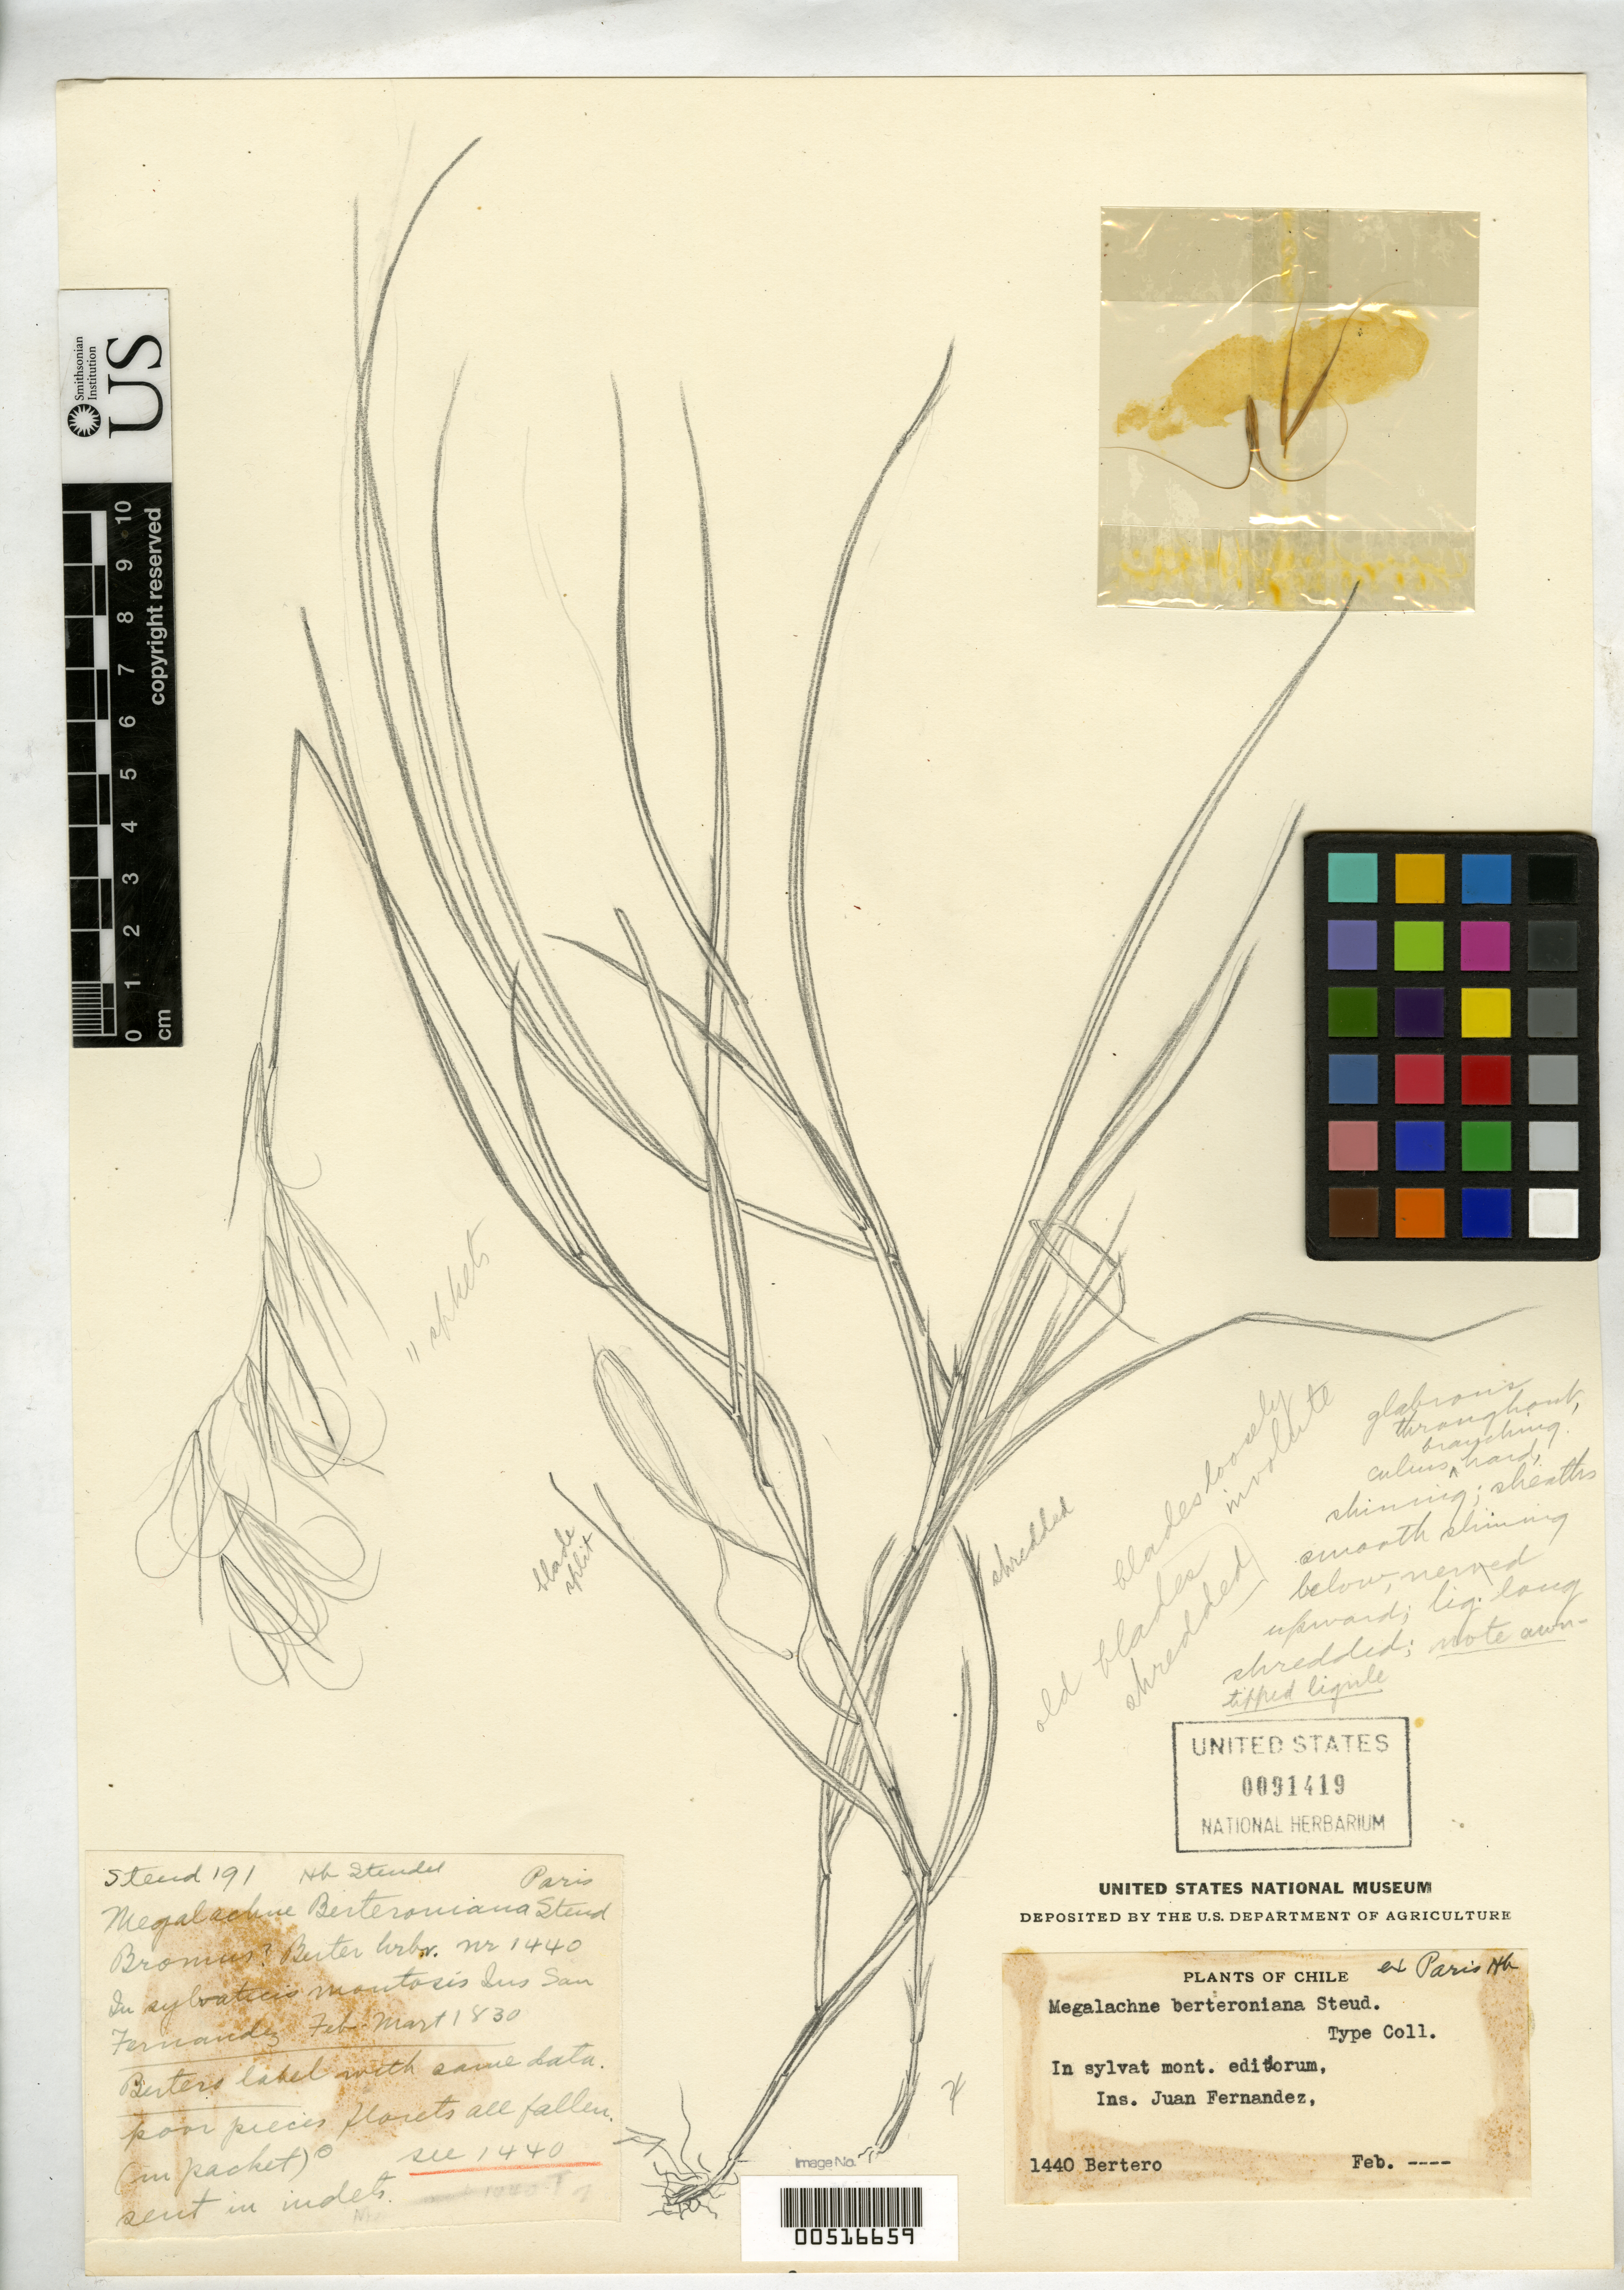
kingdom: Plantae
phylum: Tracheophyta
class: Liliopsida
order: Poales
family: Poaceae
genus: Megalachne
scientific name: Megalachne berteroniana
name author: Steud.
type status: Type Fragment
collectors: R. A. Philippi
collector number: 1440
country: Chile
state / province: Valparaíso (V)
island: Islas Juan Fernández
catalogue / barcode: US 91419